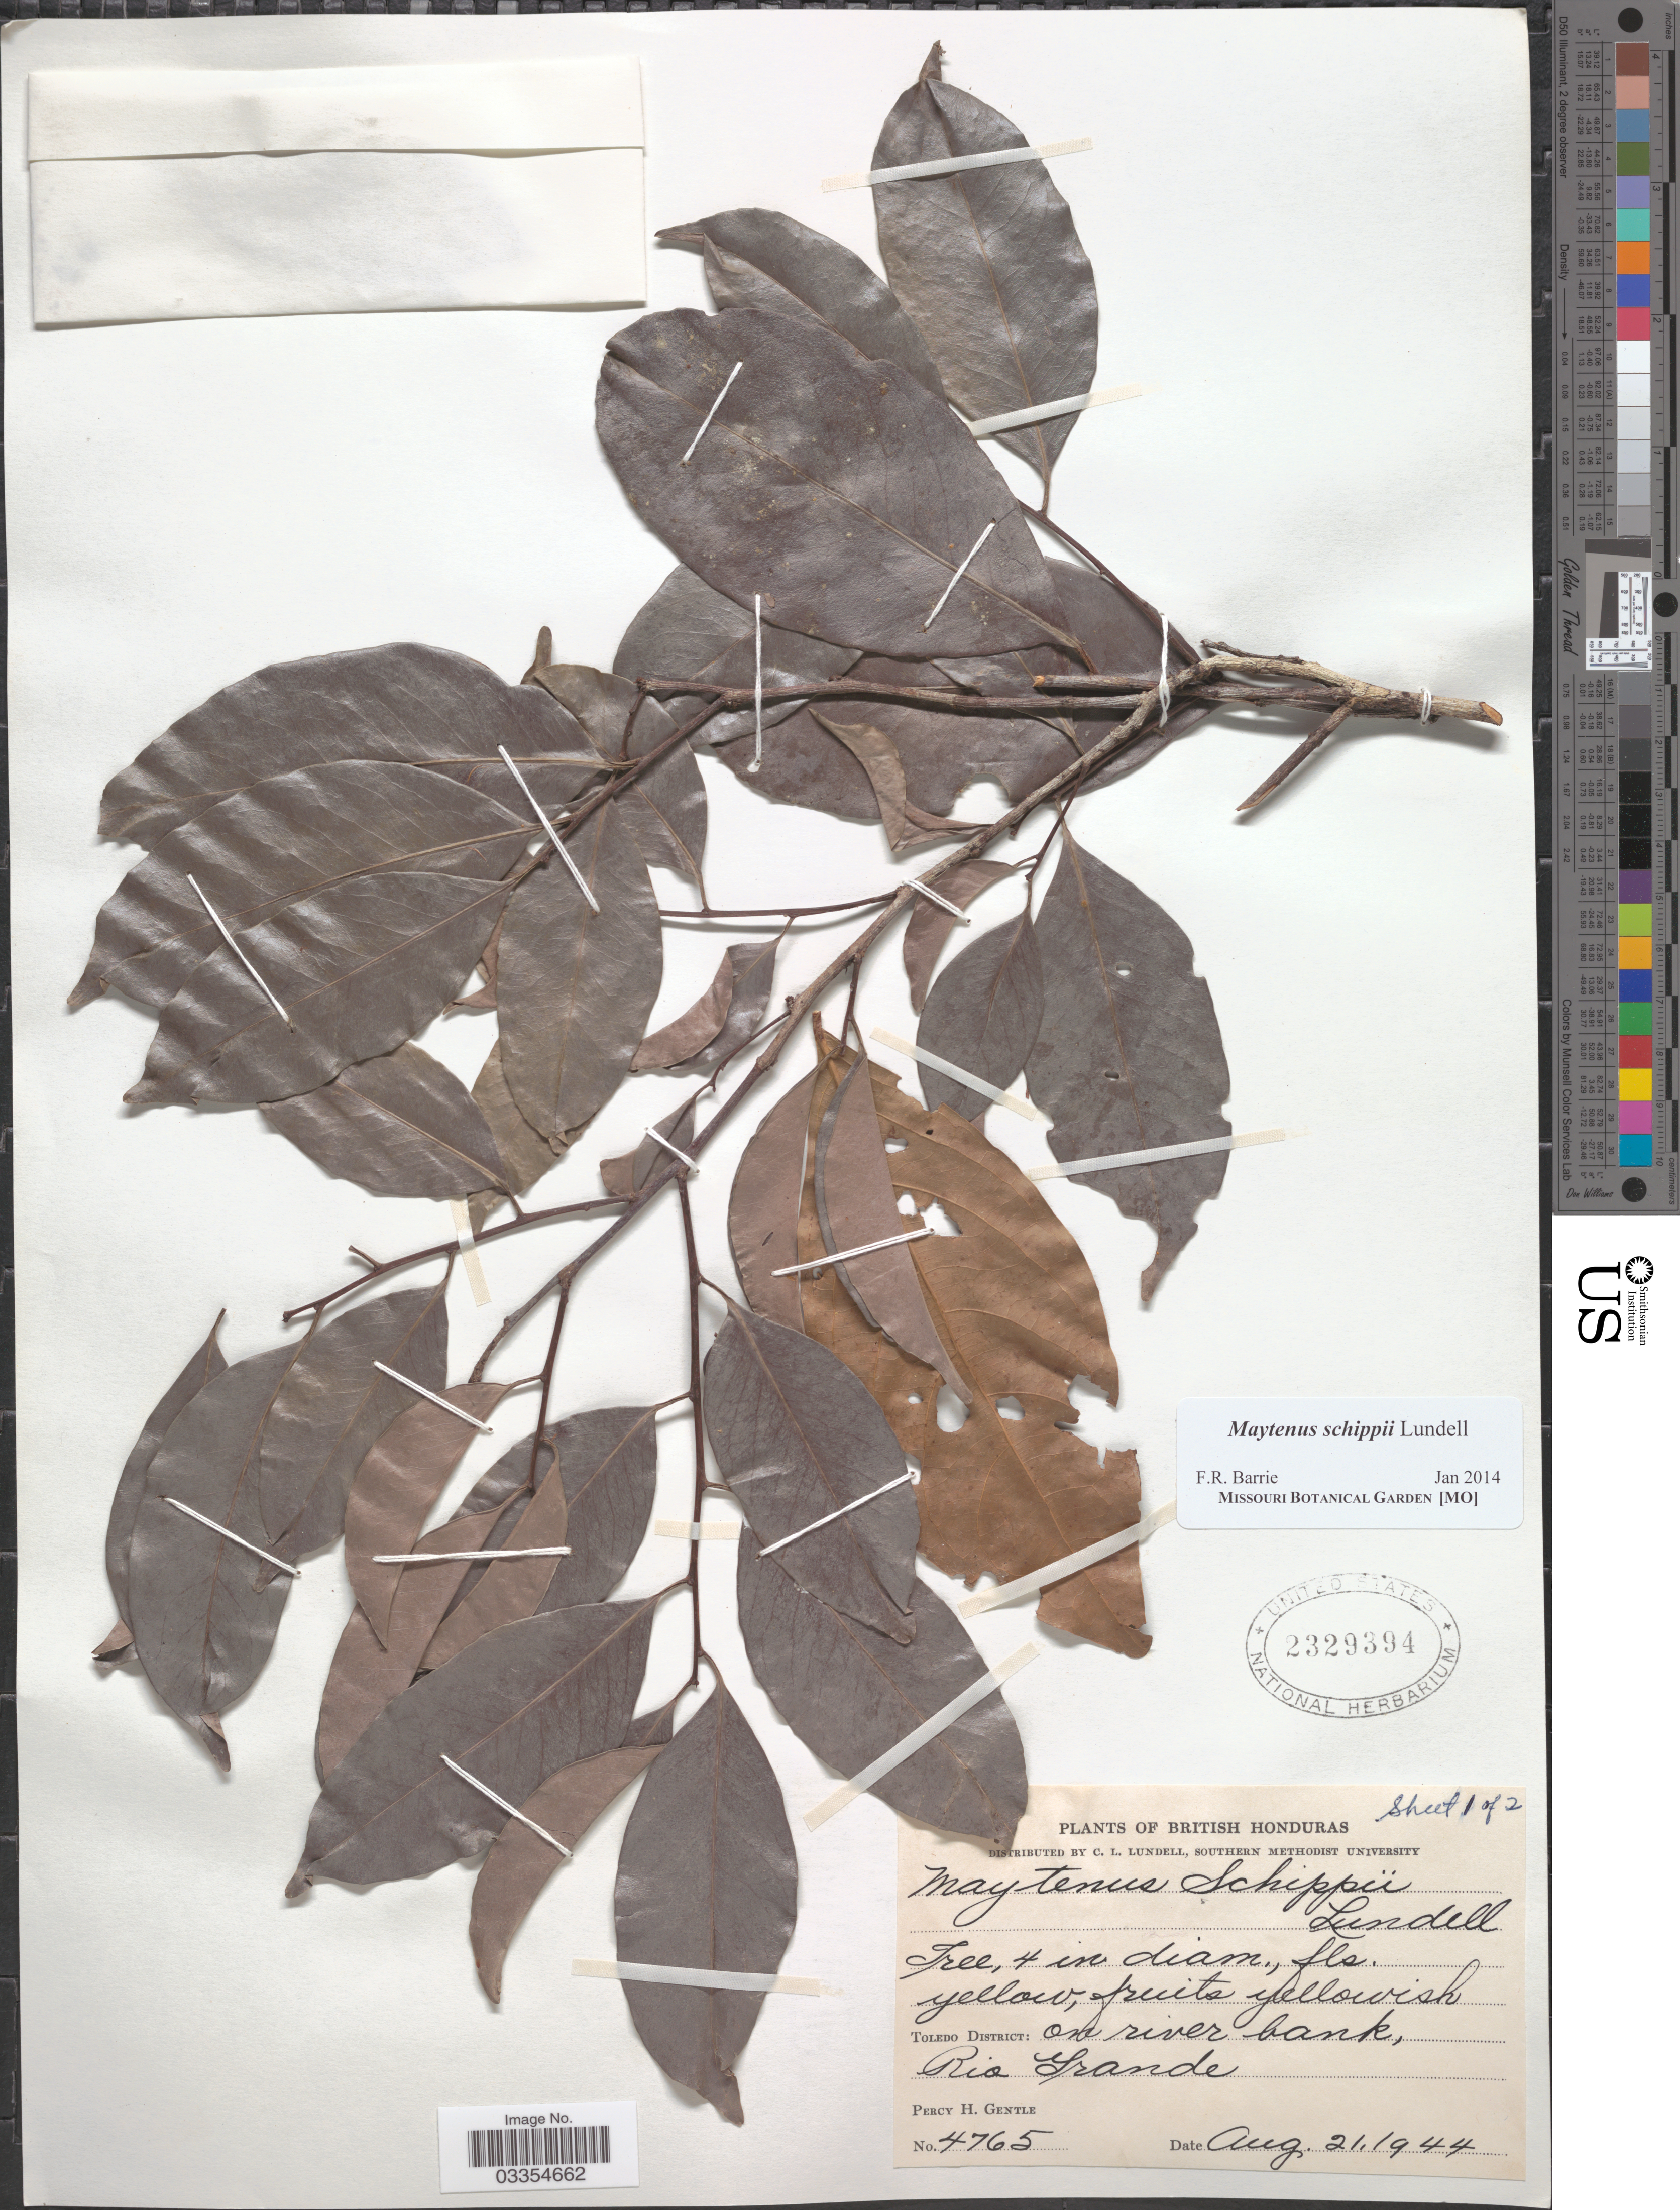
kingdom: Plantae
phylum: Tracheophyta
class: Magnoliopsida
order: Celastrales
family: Celastraceae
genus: Maytenus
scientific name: Maytenus schippii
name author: Lundell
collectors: P. H. Gentle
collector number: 4765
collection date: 1944-08-21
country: Belize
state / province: Toledo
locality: British Honduras. Toledo District: on river bank, Rio Grande.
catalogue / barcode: US 2329394